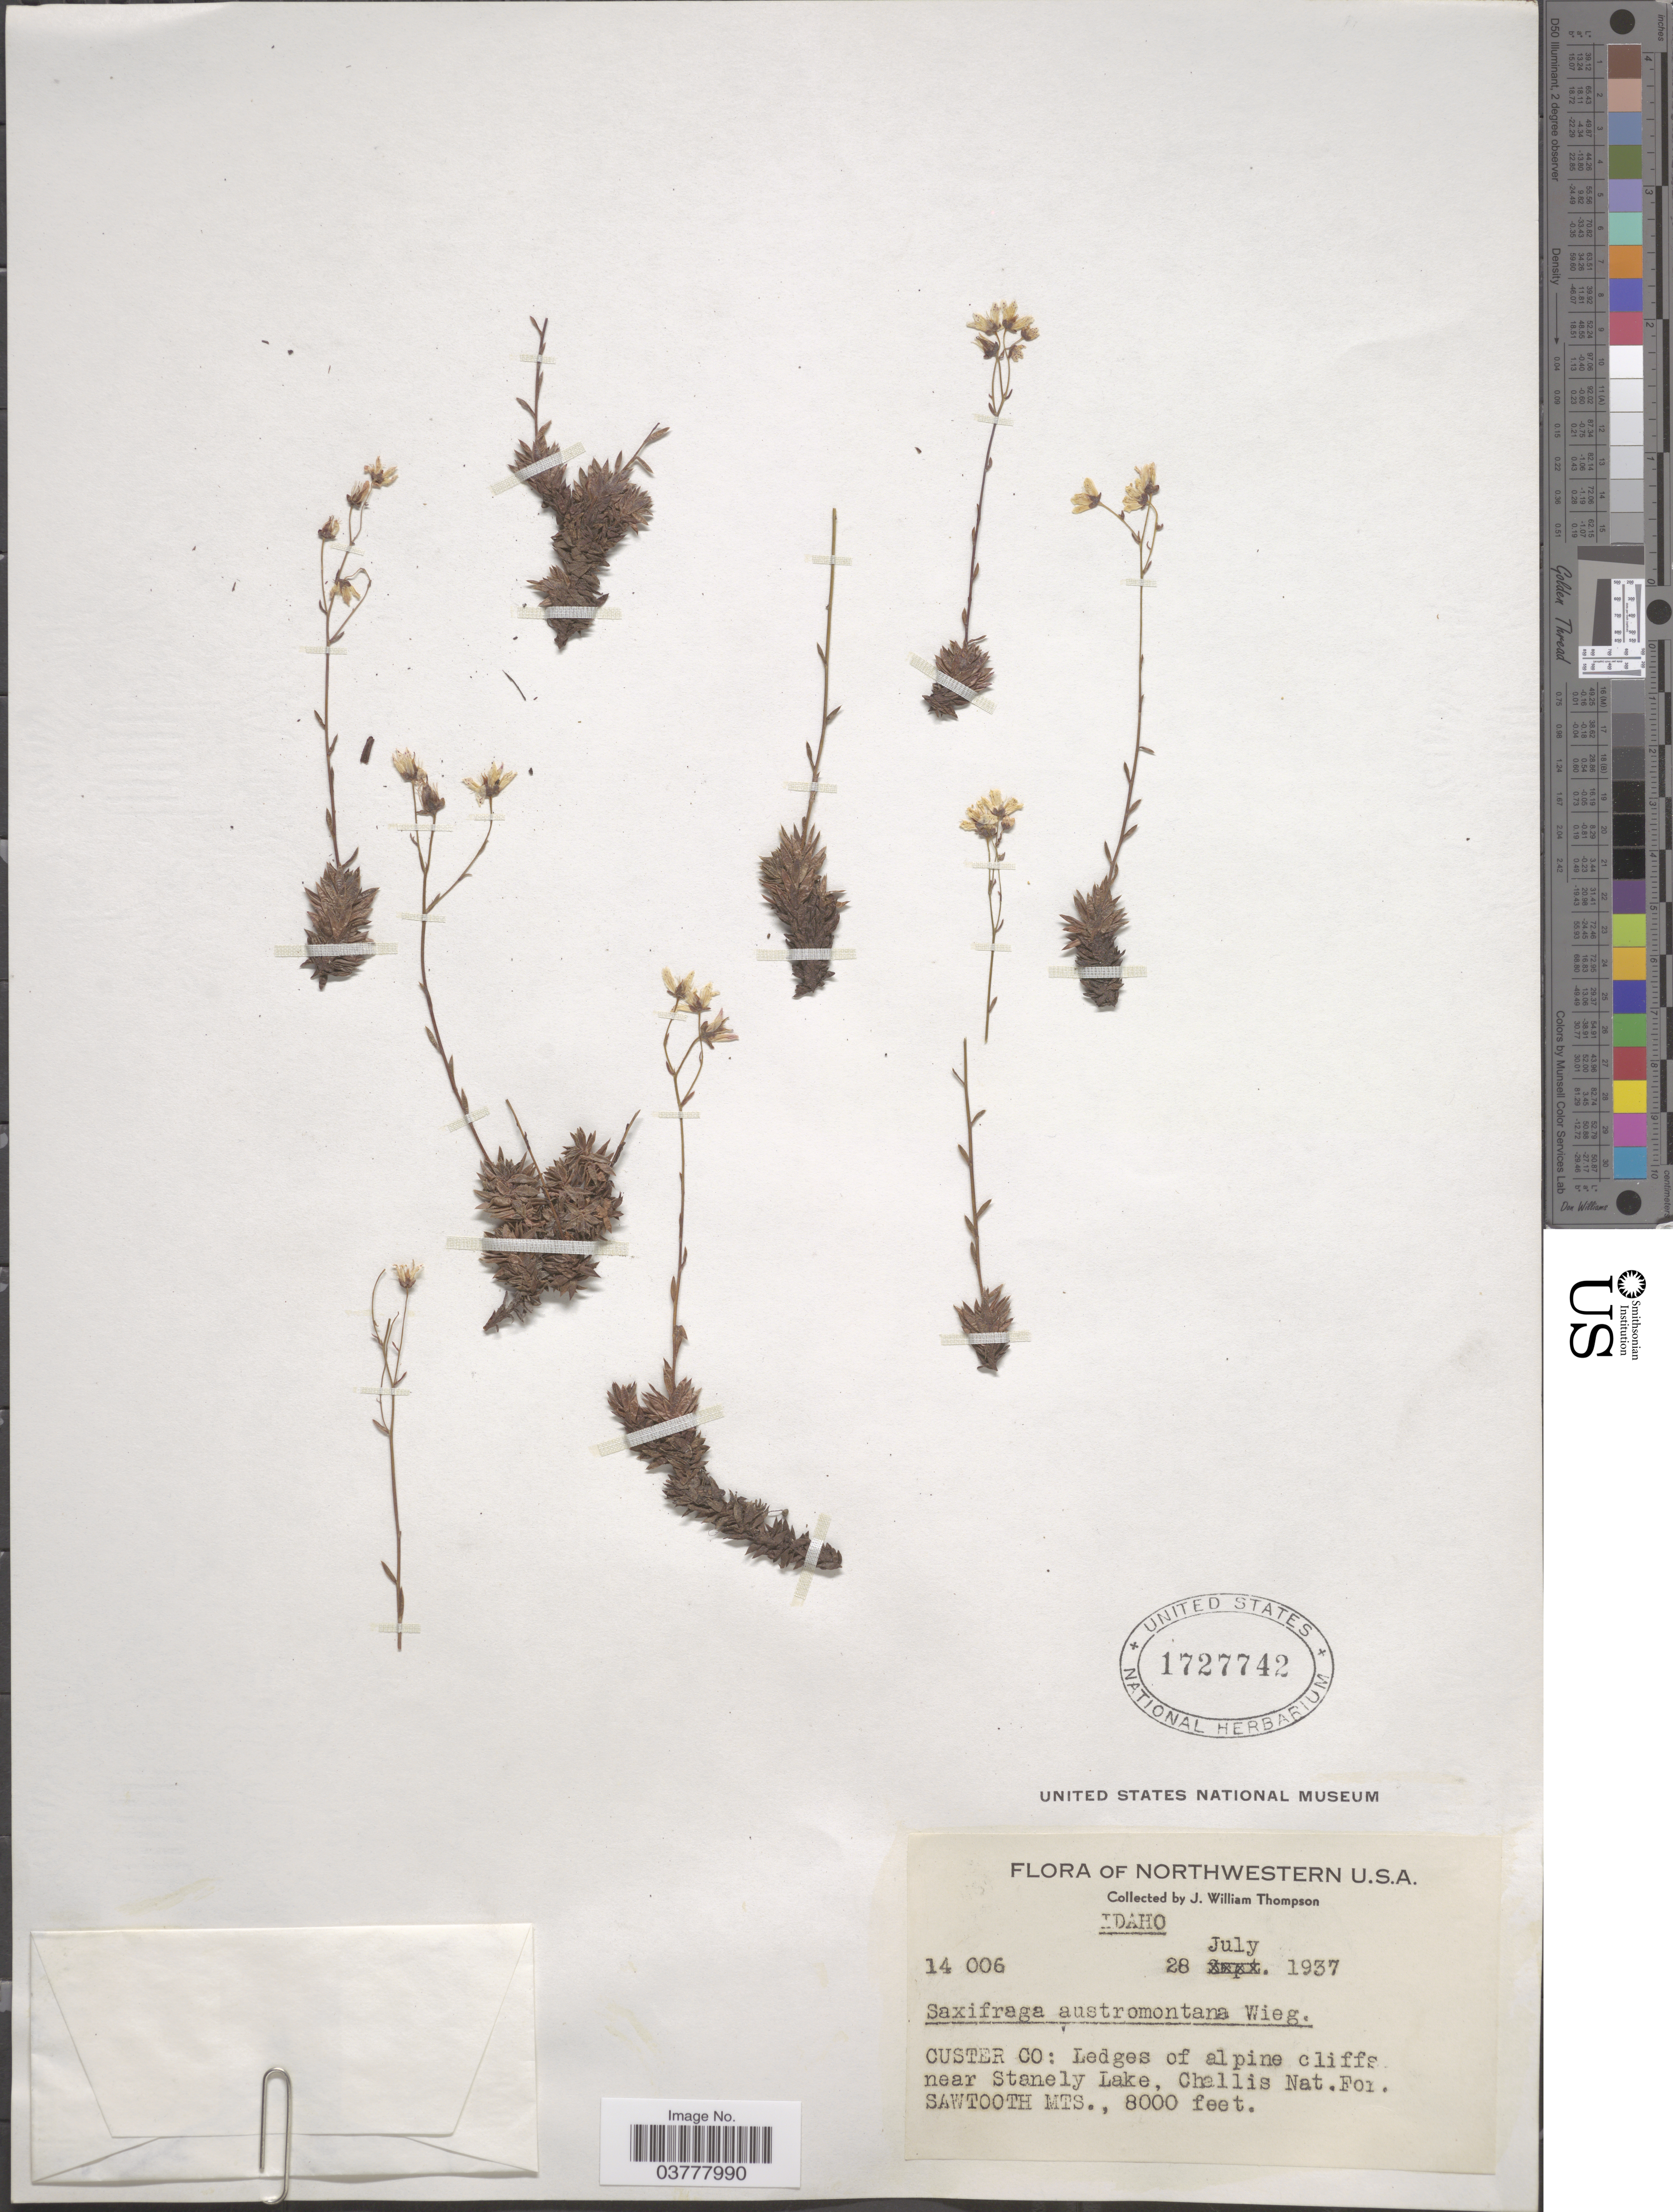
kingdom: Plantae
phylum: Tracheophyta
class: Magnoliopsida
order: Saxifragales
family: Saxifragaceae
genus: Saxifraga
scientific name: Saxifraga bronchialis subsp. austromontana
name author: (Wiegand) Piper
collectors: J. W. Thompson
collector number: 14006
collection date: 1937-07-28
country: United States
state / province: Idaho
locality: Custer Co: Ledges of alpine cliffs, near Stanely Lake, Challis Nat. For. Sawtooth Mts.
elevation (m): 2438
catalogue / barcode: US 1727742